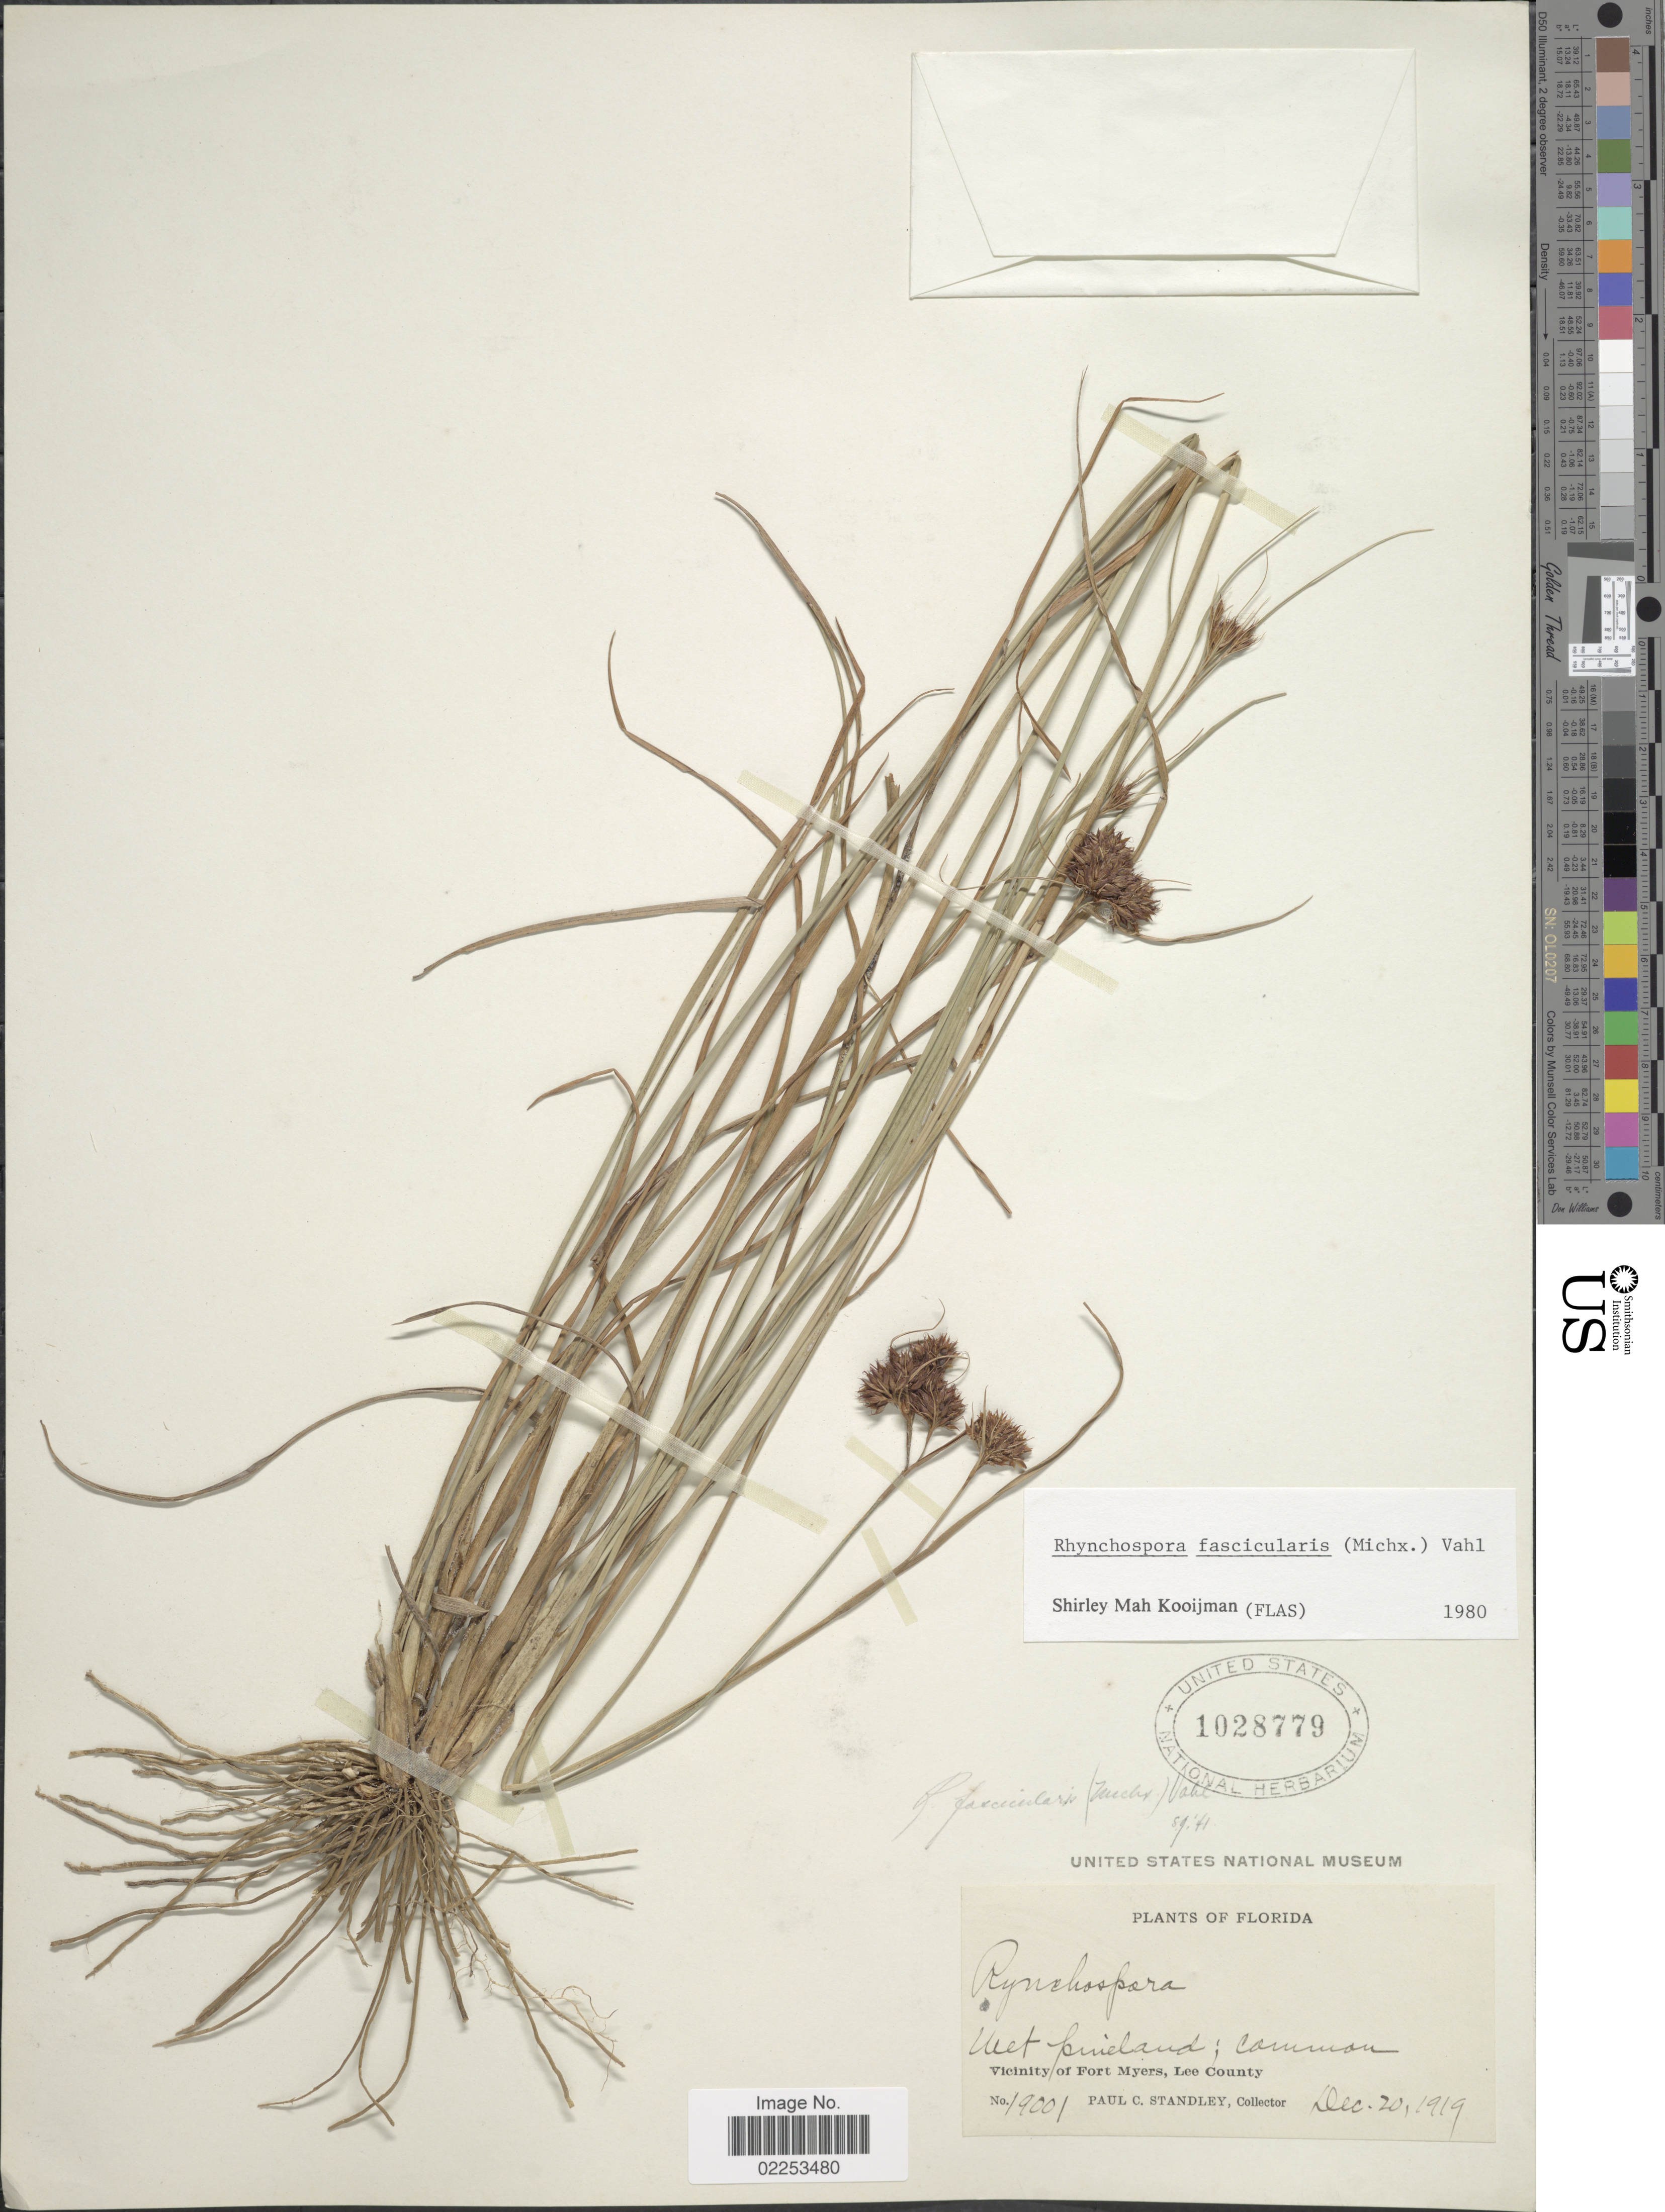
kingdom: Plantae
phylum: Tracheophyta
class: Liliopsida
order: Poales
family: Cyperaceae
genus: Rhynchospora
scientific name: Rhynchospora fascicularis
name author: (Michx.) Vahl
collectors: P. C. Standley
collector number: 19001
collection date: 1919-12-20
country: United States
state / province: Florida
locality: Wet pineland; common, Vicinity of Fort Myers, Lee County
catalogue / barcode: US 1028779